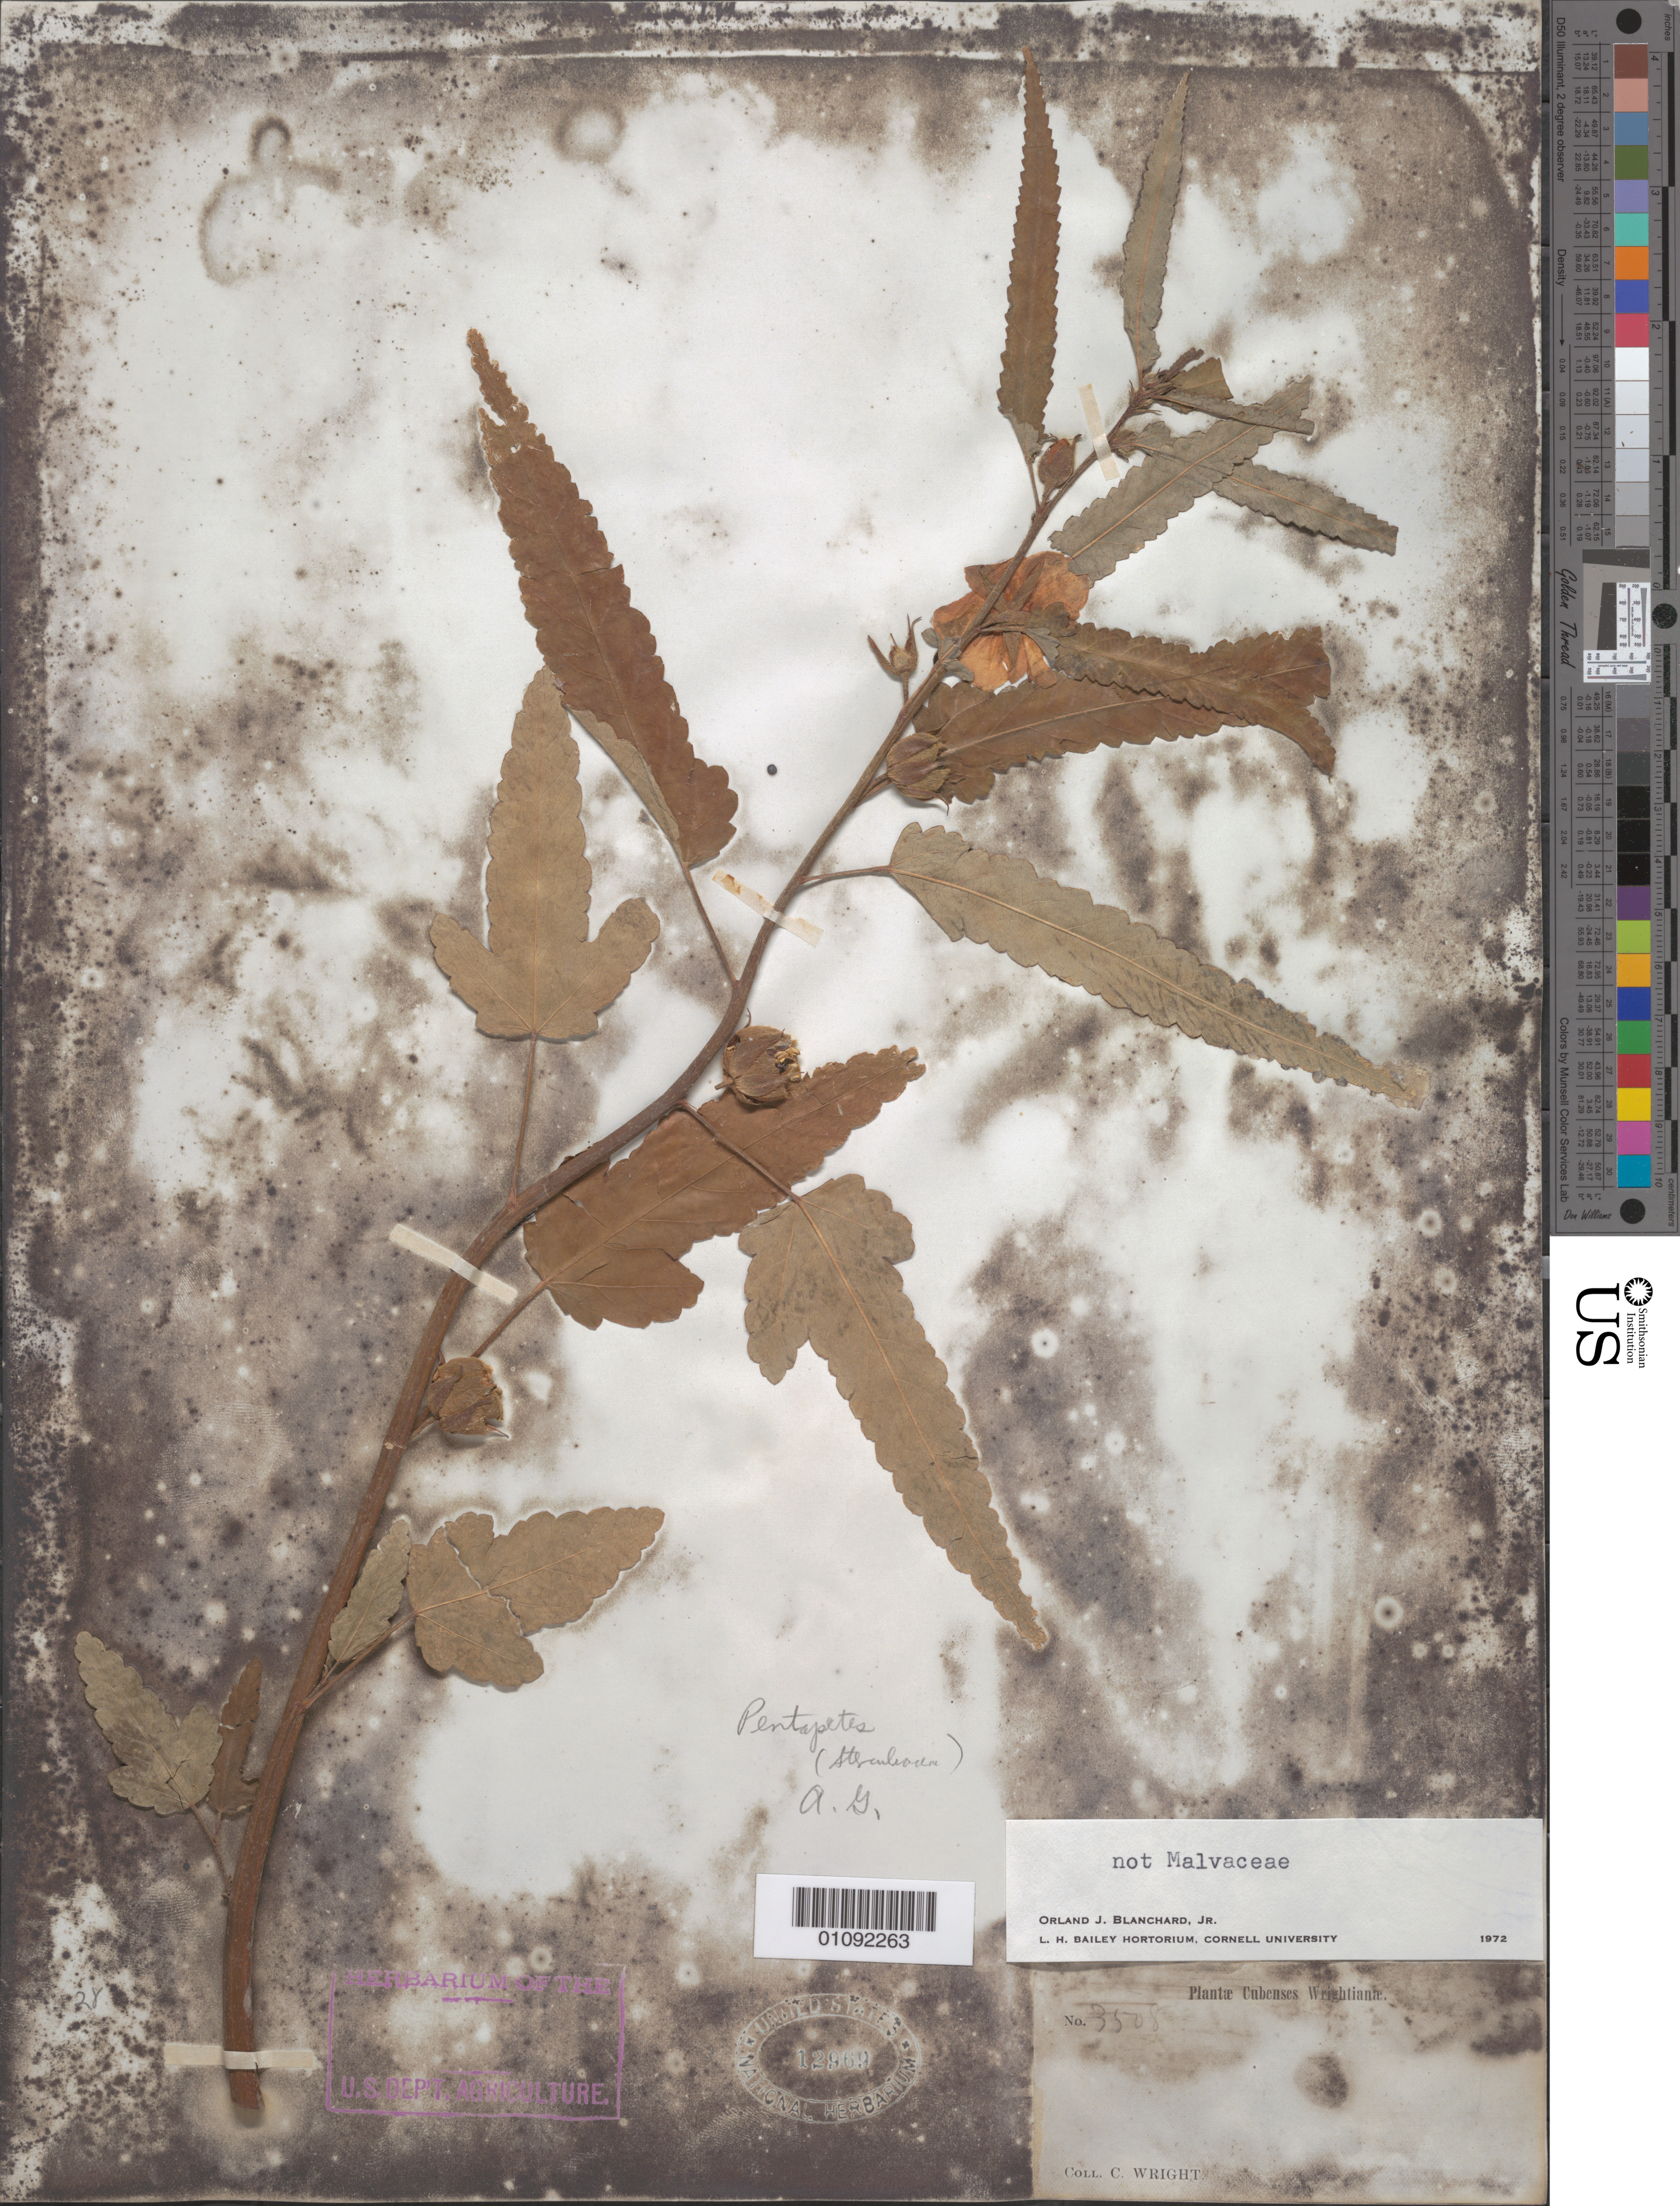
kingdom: Plantae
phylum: Tracheophyta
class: Magnoliopsida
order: Malvales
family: Malvaceae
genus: Pentapetes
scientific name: Pentapetes sp.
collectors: C. Wright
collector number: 3508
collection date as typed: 1800 to 1899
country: Cuba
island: Cuba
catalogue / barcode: US 12969